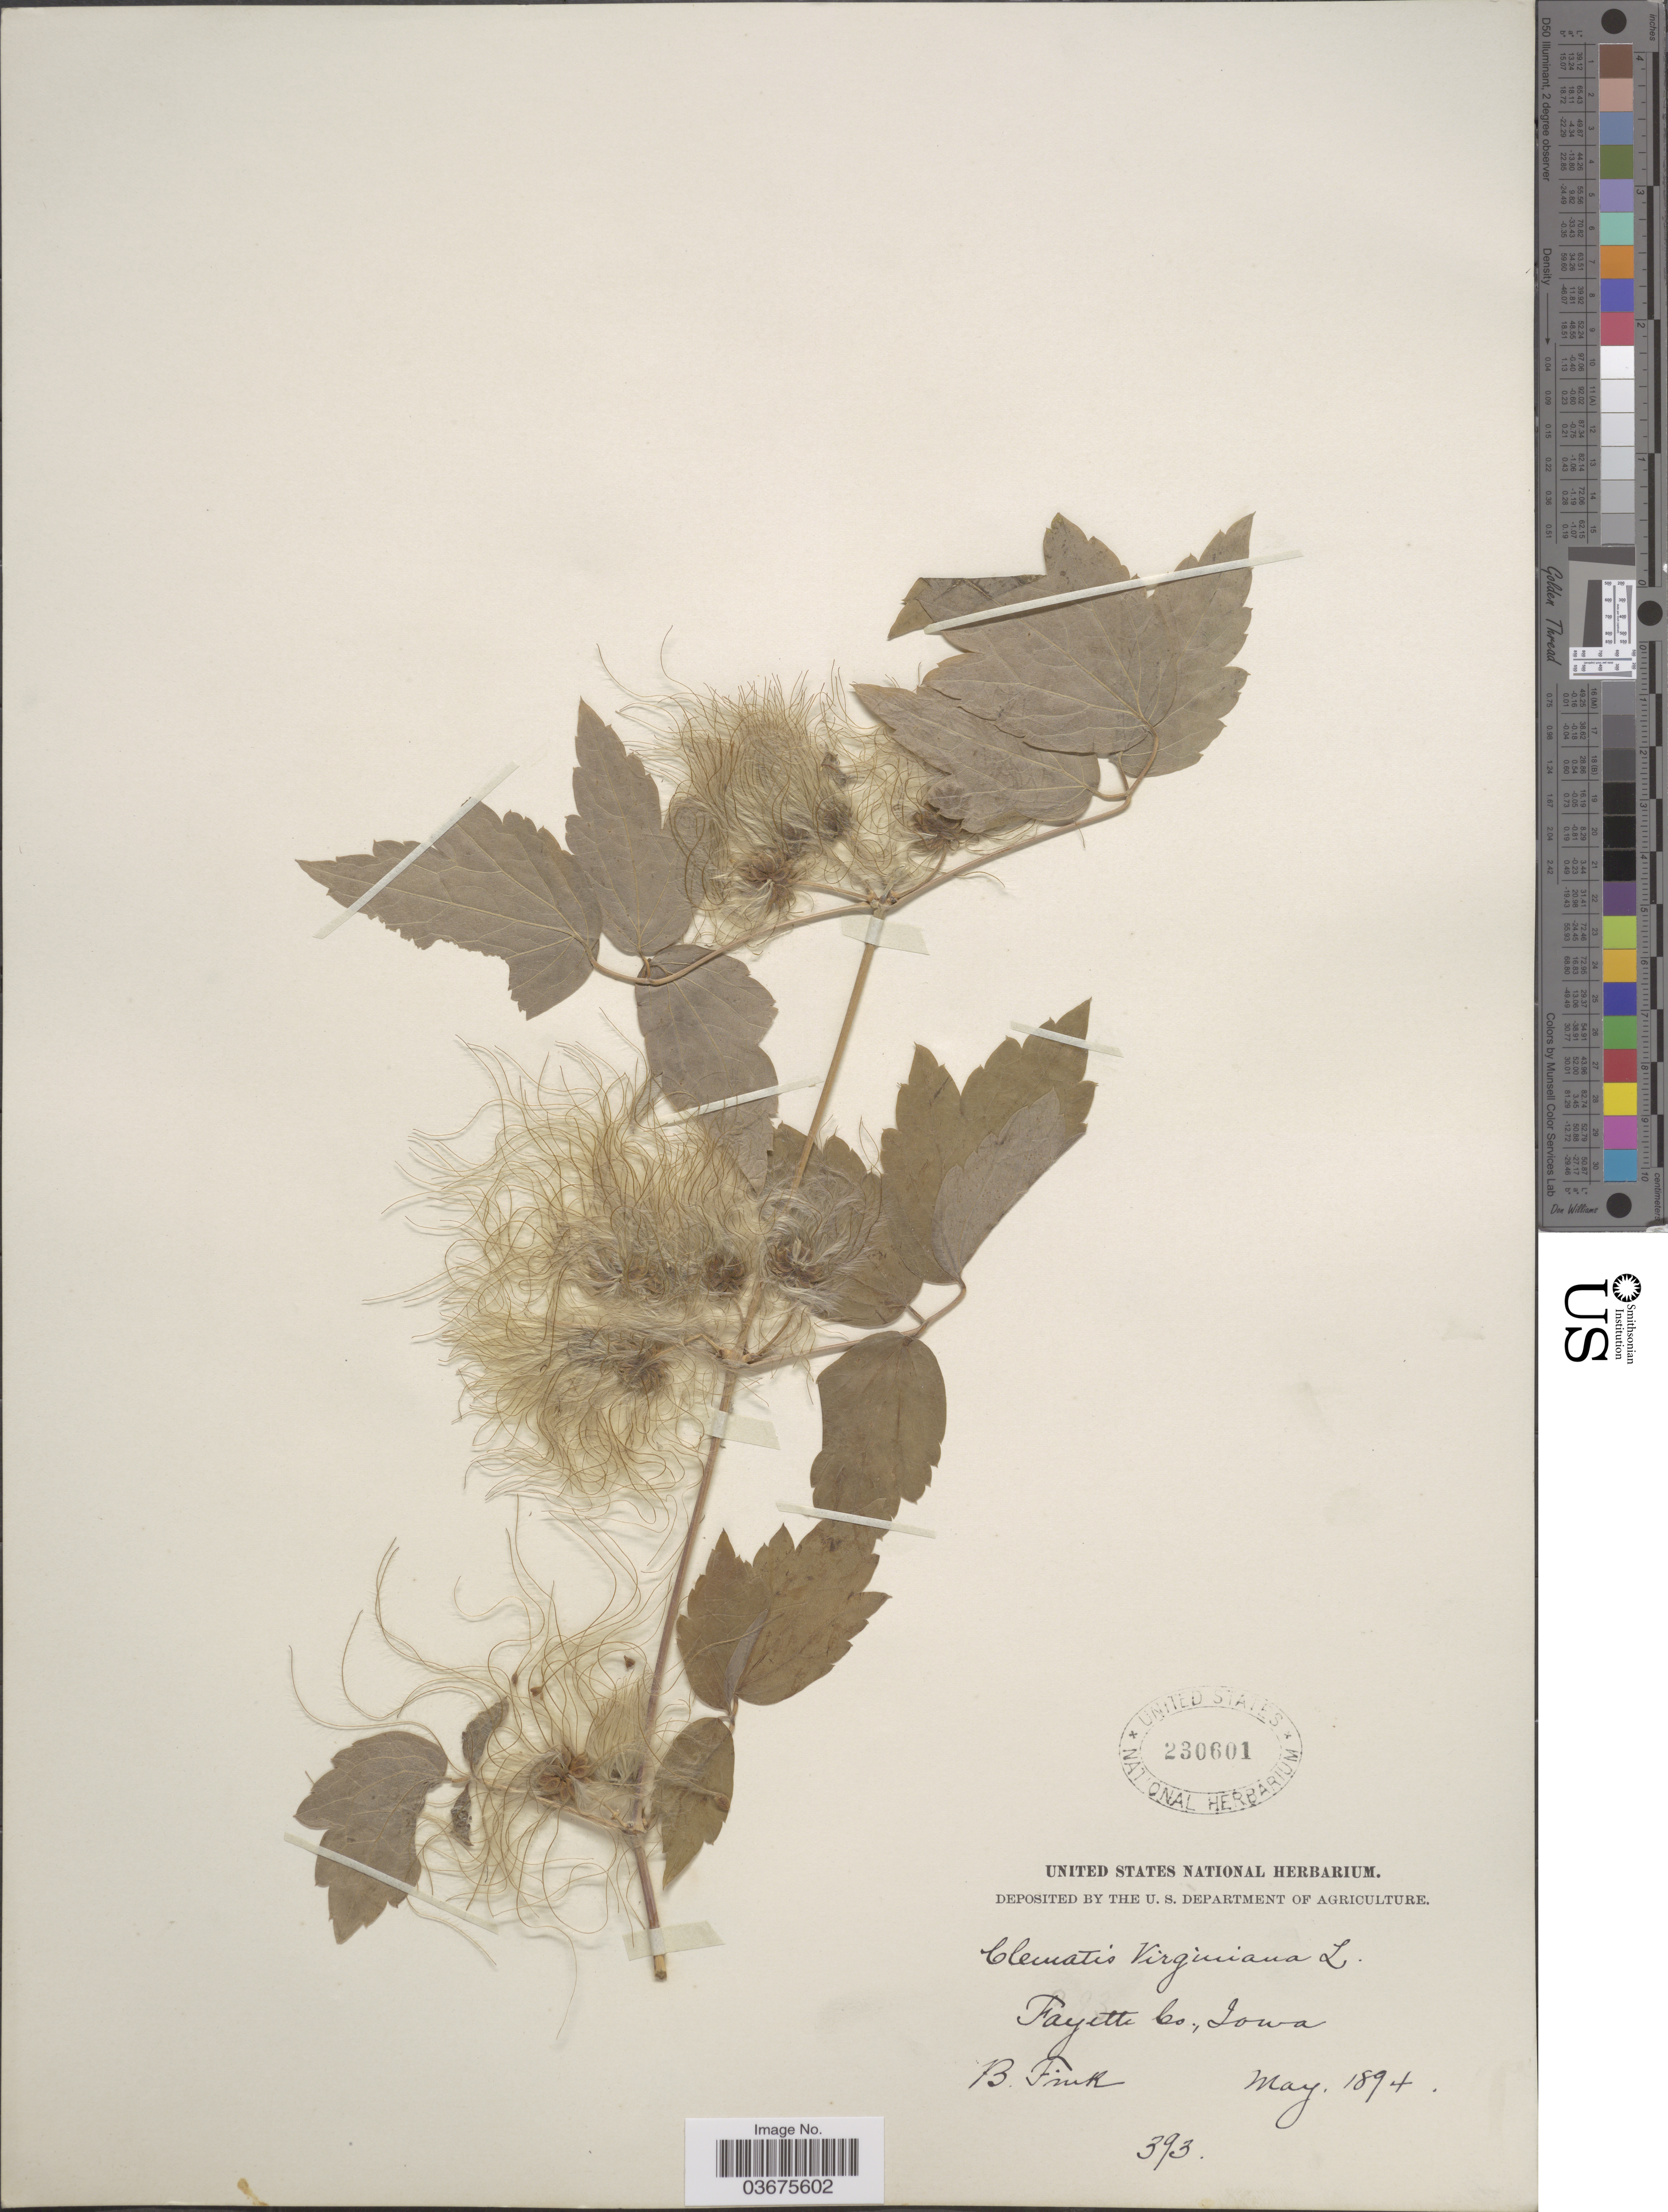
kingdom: Plantae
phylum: Tracheophyta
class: Magnoliopsida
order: Ranunculales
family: Ranunculaceae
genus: Clematis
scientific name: Clematis virginiana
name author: L.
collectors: B. Fink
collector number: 393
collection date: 1894-05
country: United States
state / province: Iowa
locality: Fayette Co.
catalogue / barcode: US 230601